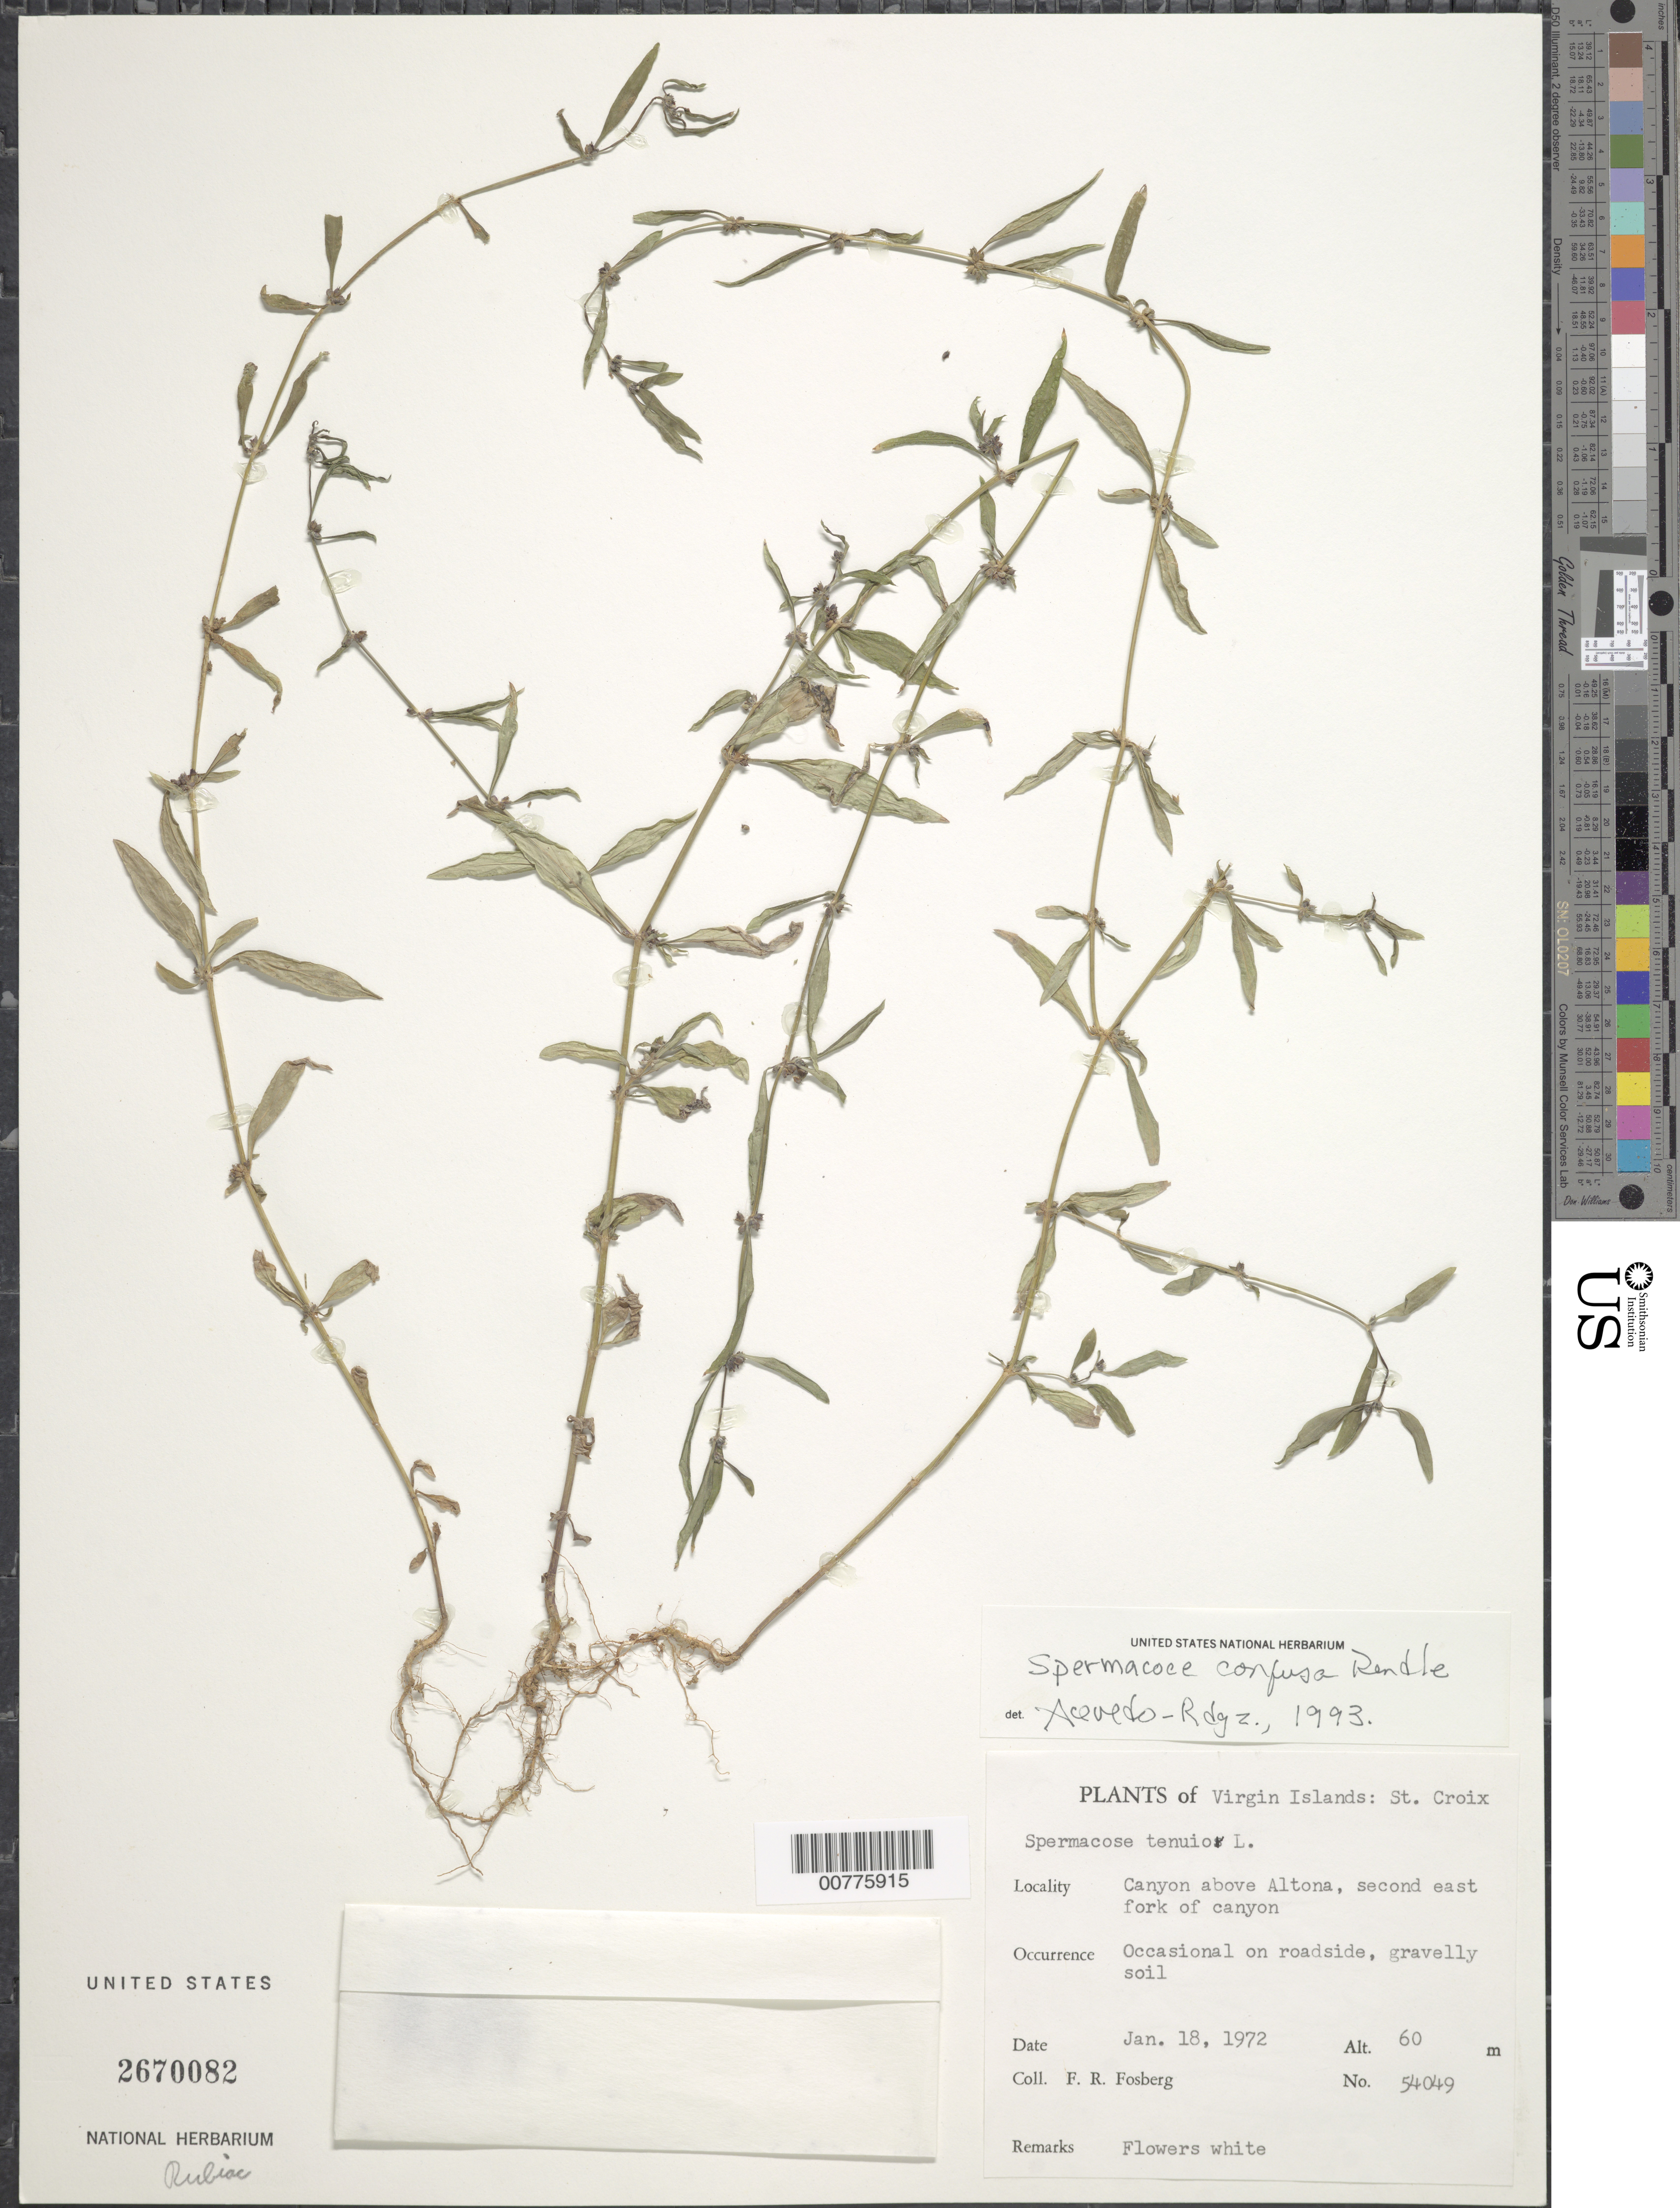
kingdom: Plantae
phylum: Tracheophyta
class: Magnoliopsida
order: Gentianales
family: Rubiaceae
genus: Spermacoce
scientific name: Spermacoce tenuior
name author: L.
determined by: Acevedo-Rodríguez, P., (BOT), Smithsonian Institution - National Museum of Natural History (UNITED STATES)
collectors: F. R. Fosberg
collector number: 54049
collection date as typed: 18 Jan 1972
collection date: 1972-01-18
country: U.S. Virgin Islands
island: St. Croix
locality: Canyon above Altona, second east fork of canyon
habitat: Occasional on roadside, gravelly soil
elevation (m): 60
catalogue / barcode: US 2670082